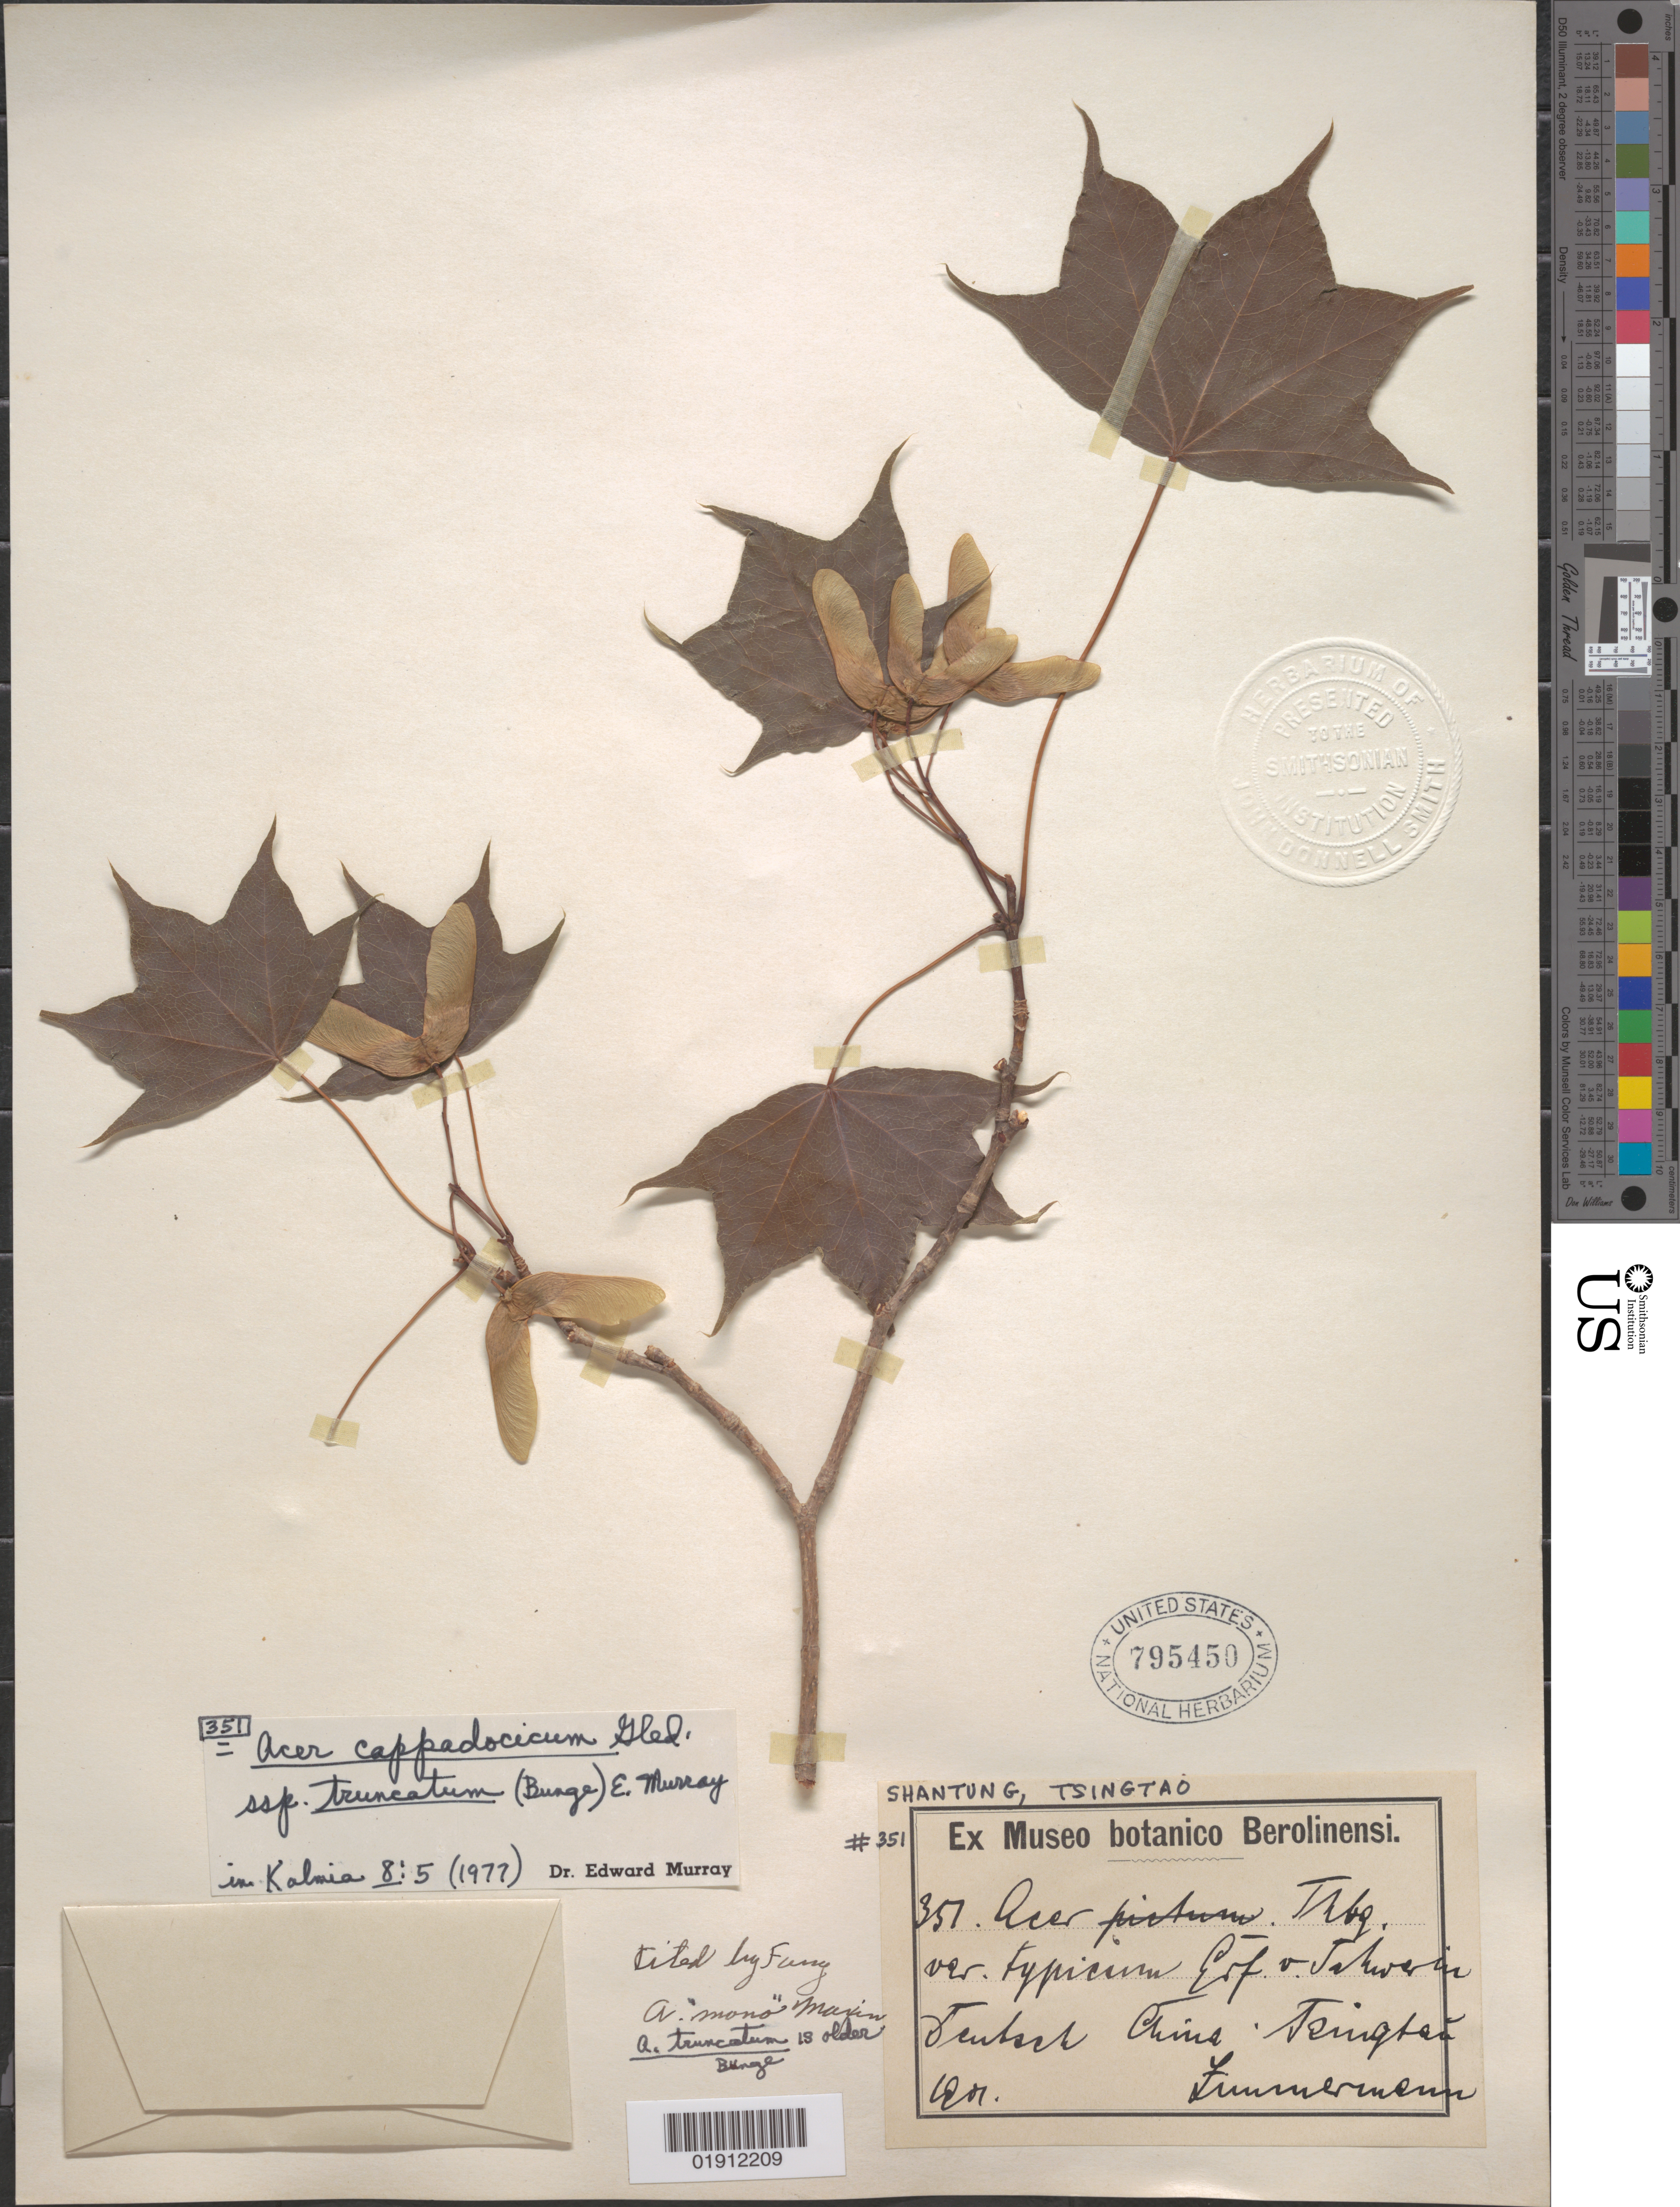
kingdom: Plantae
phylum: Tracheophyta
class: Magnoliopsida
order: Sapindales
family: Sapindaceae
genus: Acer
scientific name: Acer cappadocicum subsp. truncatum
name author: (Bunge) A.E. Murray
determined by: Murray, Edward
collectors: -. Zimmermann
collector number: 351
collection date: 1901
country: China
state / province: Shandong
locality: Shantung [Shandong], Tsingtao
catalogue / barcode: US 795450